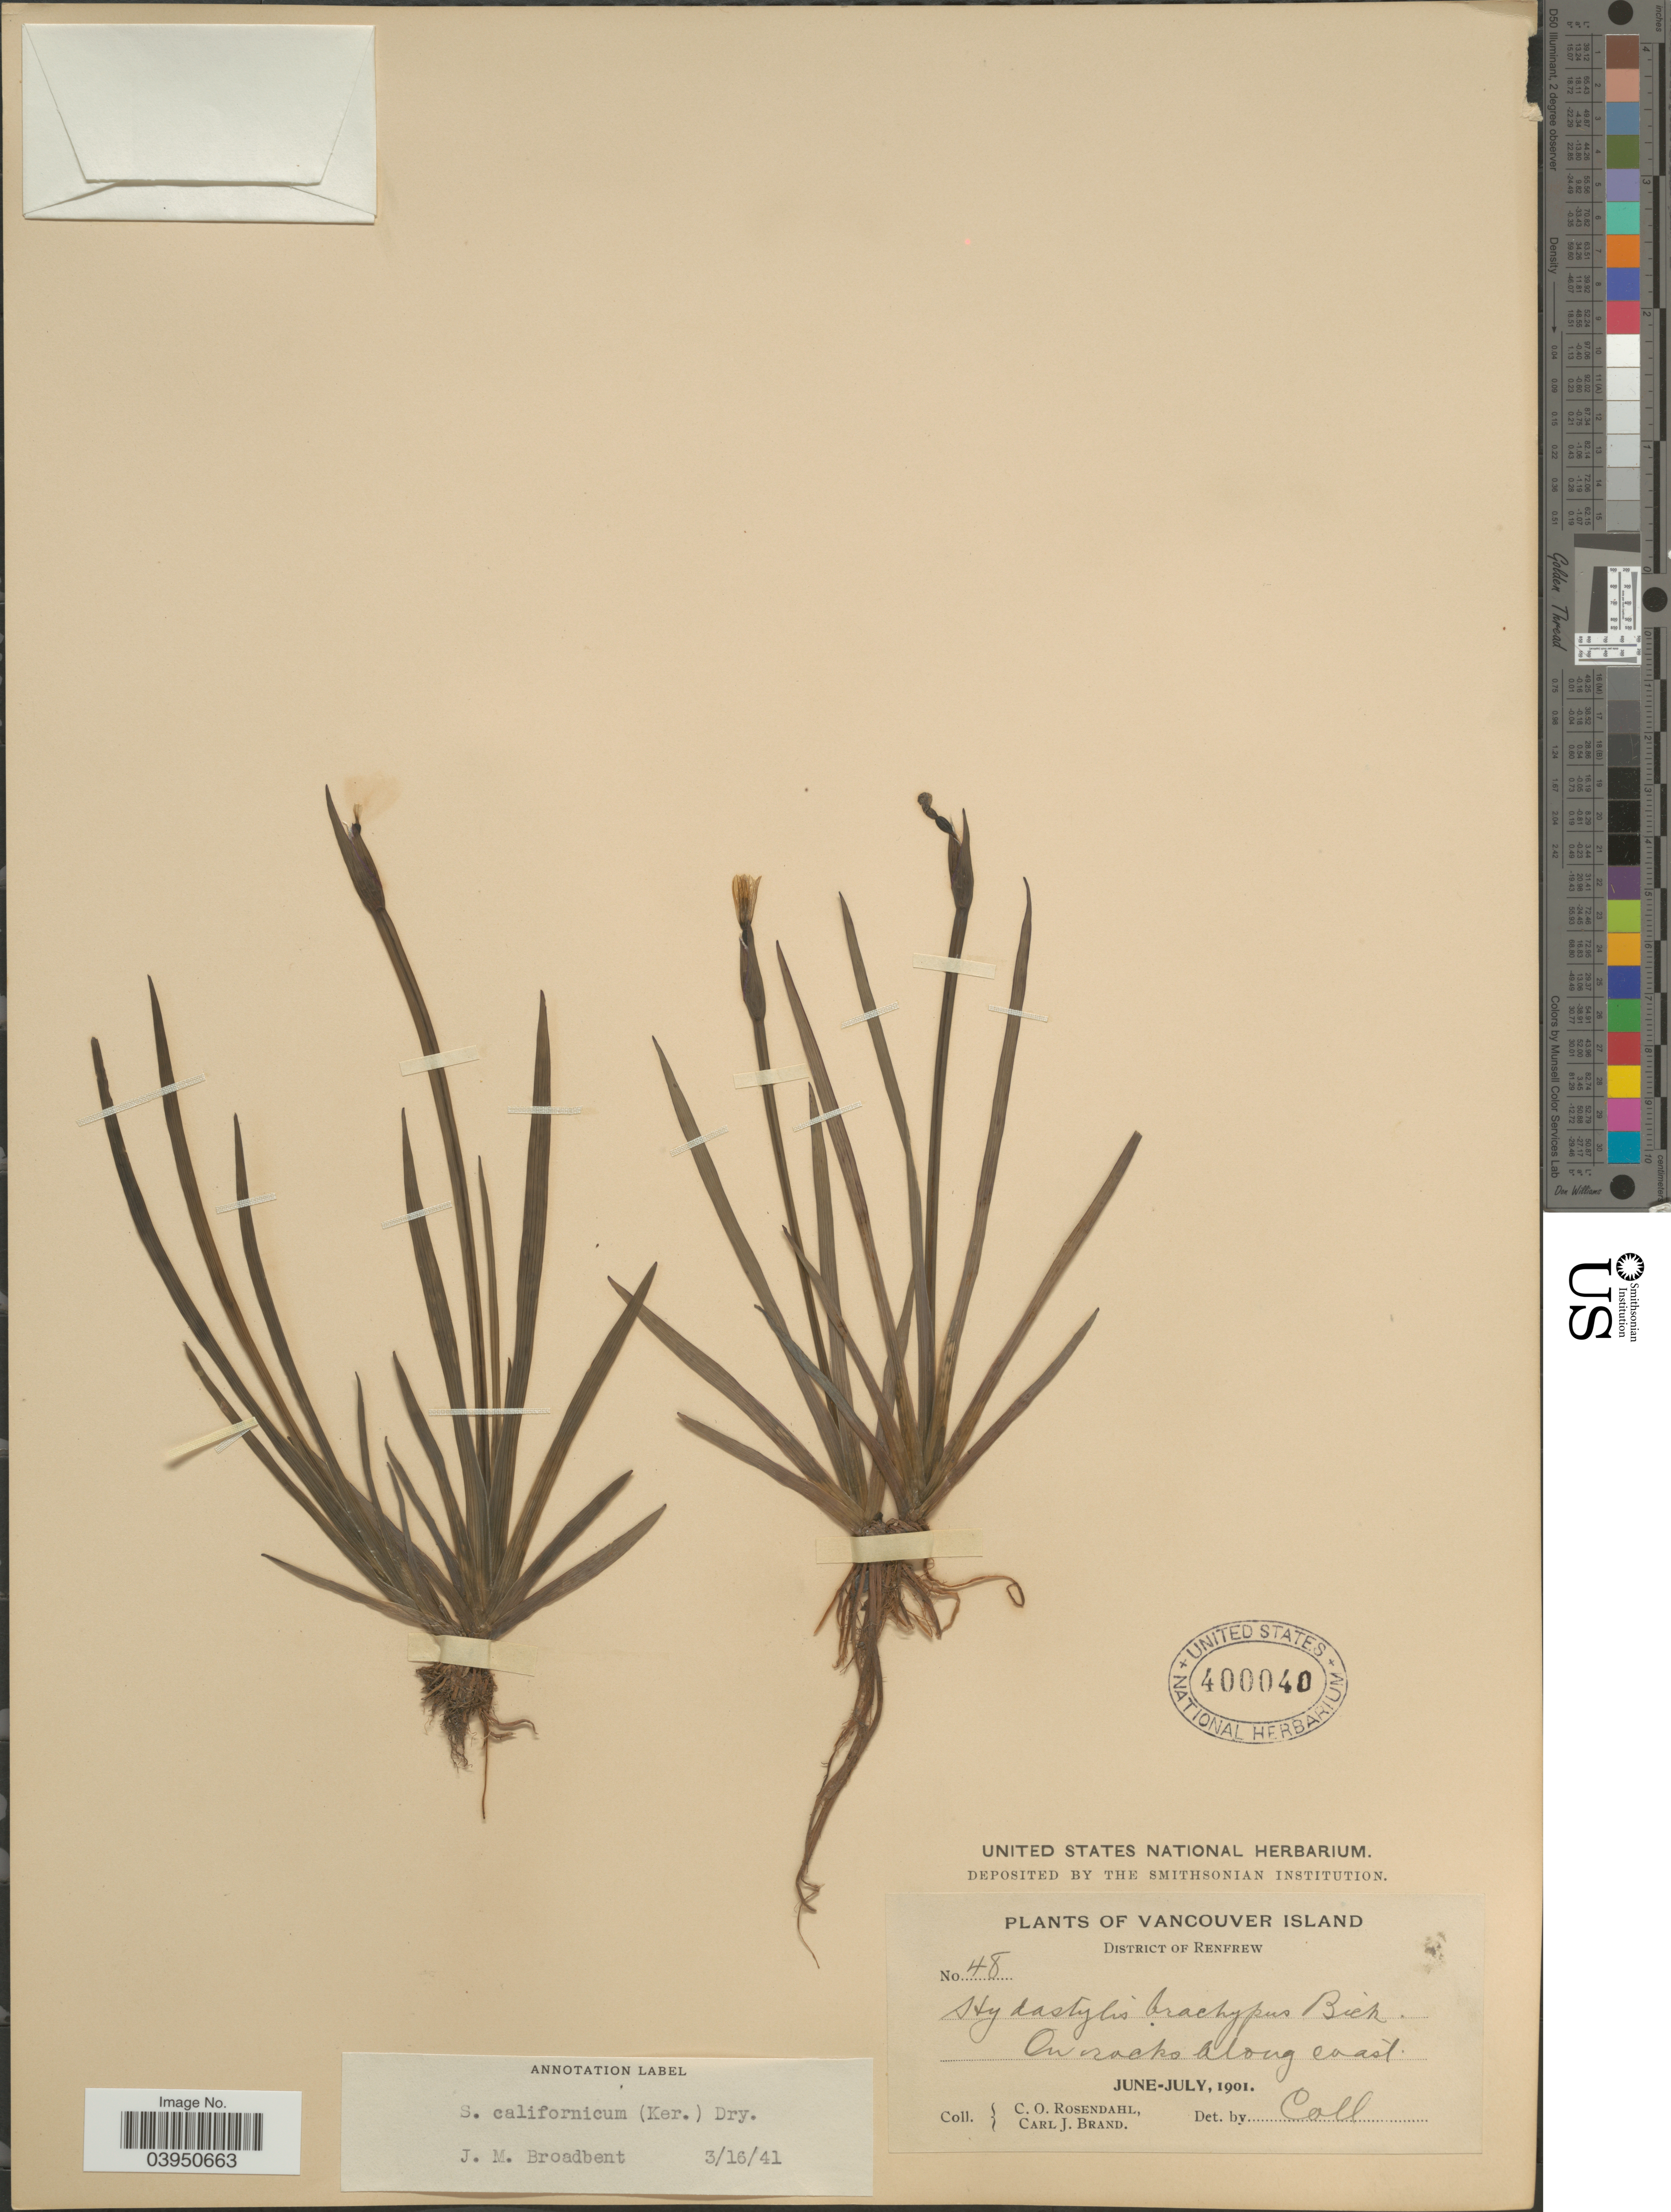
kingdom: Plantae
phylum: Tracheophyta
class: Liliopsida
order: Asparagales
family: Iridaceae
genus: Sisyrinchium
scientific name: Sisyrinchium californicum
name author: (Ker Gawl.) Dryand.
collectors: C. O. Rosendahl & C. J. Brand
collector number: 48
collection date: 1901-06/1901-07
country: Canada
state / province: British Columbia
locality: Vancouver Island. District of Renfrew. Along coast.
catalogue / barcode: US 400040